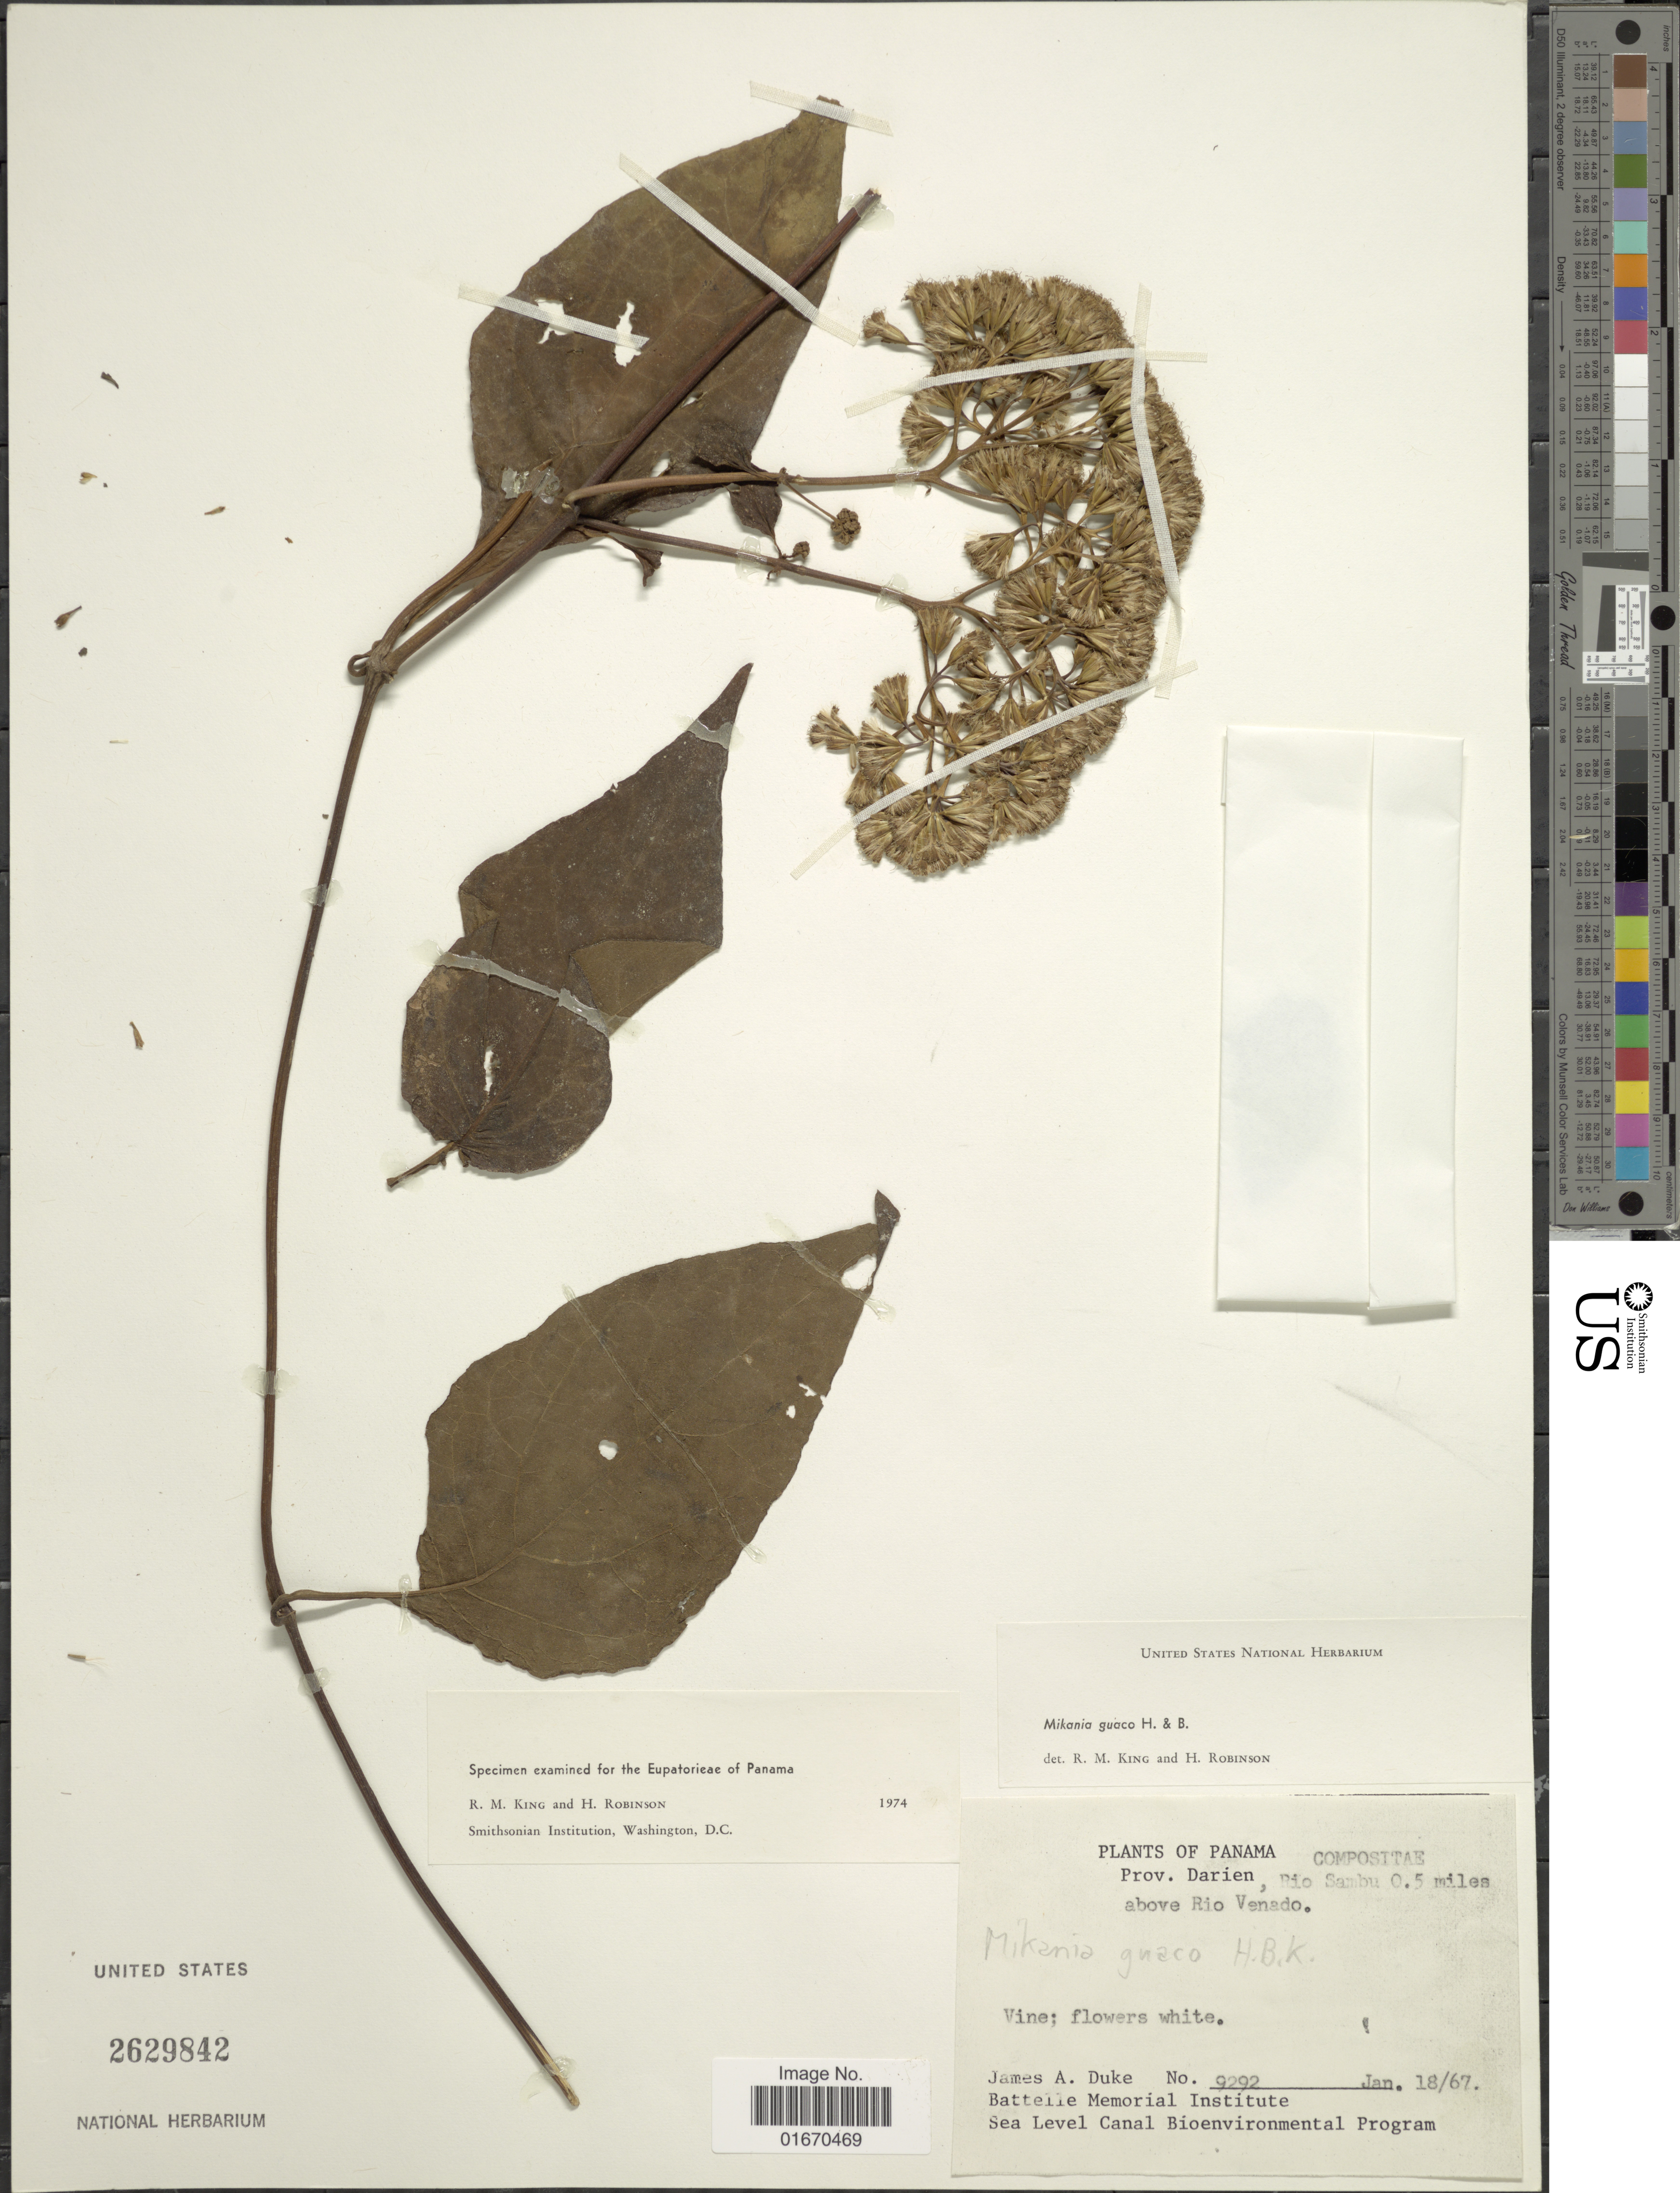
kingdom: Plantae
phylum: Tracheophyta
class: Magnoliopsida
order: Asterales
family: Asteraceae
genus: Mikania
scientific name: Mikania guaco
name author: Humb. & Bonpl.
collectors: J. A. Duke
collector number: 9292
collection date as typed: Transcribed d/m/y: 18/1/67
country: Panama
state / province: Darién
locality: Rio Sambu 0.5 miles above Rio Venado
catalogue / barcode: US 2629842